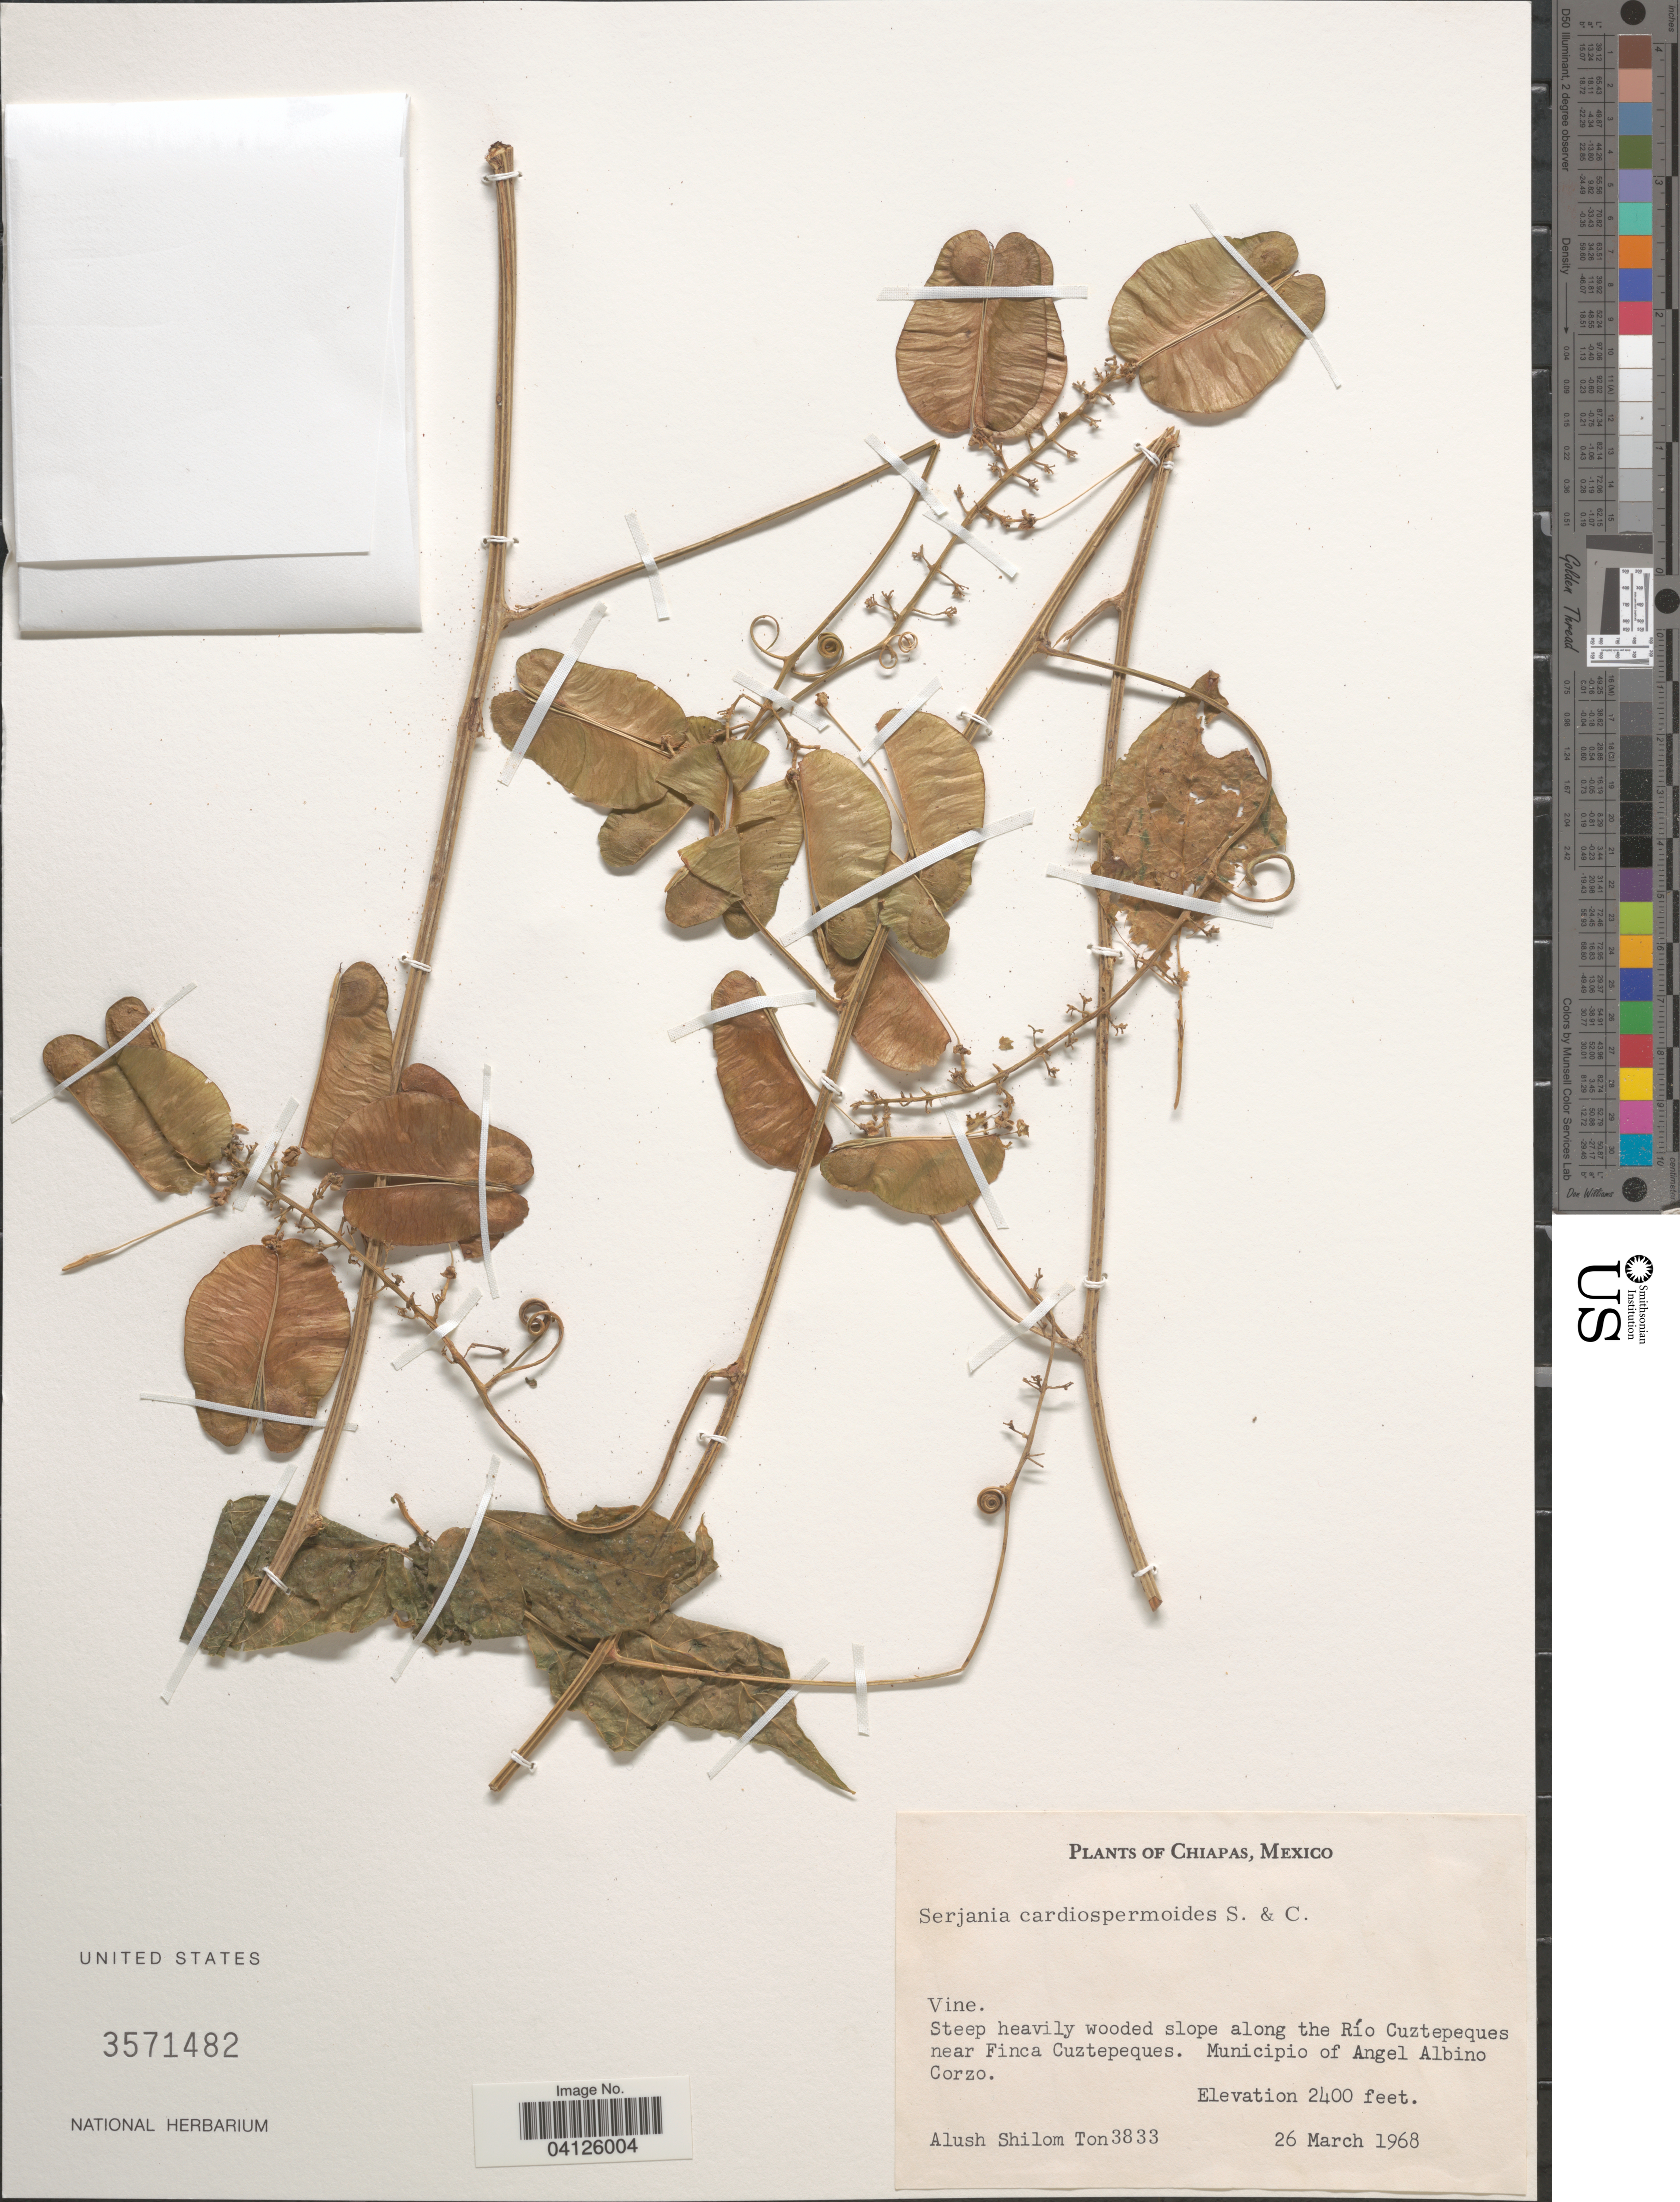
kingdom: Plantae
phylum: Tracheophyta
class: Magnoliopsida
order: Sapindales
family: Sapindaceae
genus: Serjania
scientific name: Serjania cardiospermoides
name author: Schltdl. & Cham.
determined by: Acevedo-Rodriguez, P., (US), Smithsonian Institution - National Museum of Natural History (UNITED STATES)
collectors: A. M. Ton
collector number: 3833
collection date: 1968-03-26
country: Mexico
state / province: Chiapas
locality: Steep heavily wooded slope along the Río Cuztepeques near Finca Cuztepeques. Municipio of Angel Albino Corzo.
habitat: Steep heavily wooded slope along río.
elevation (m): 732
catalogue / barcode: US 3571482